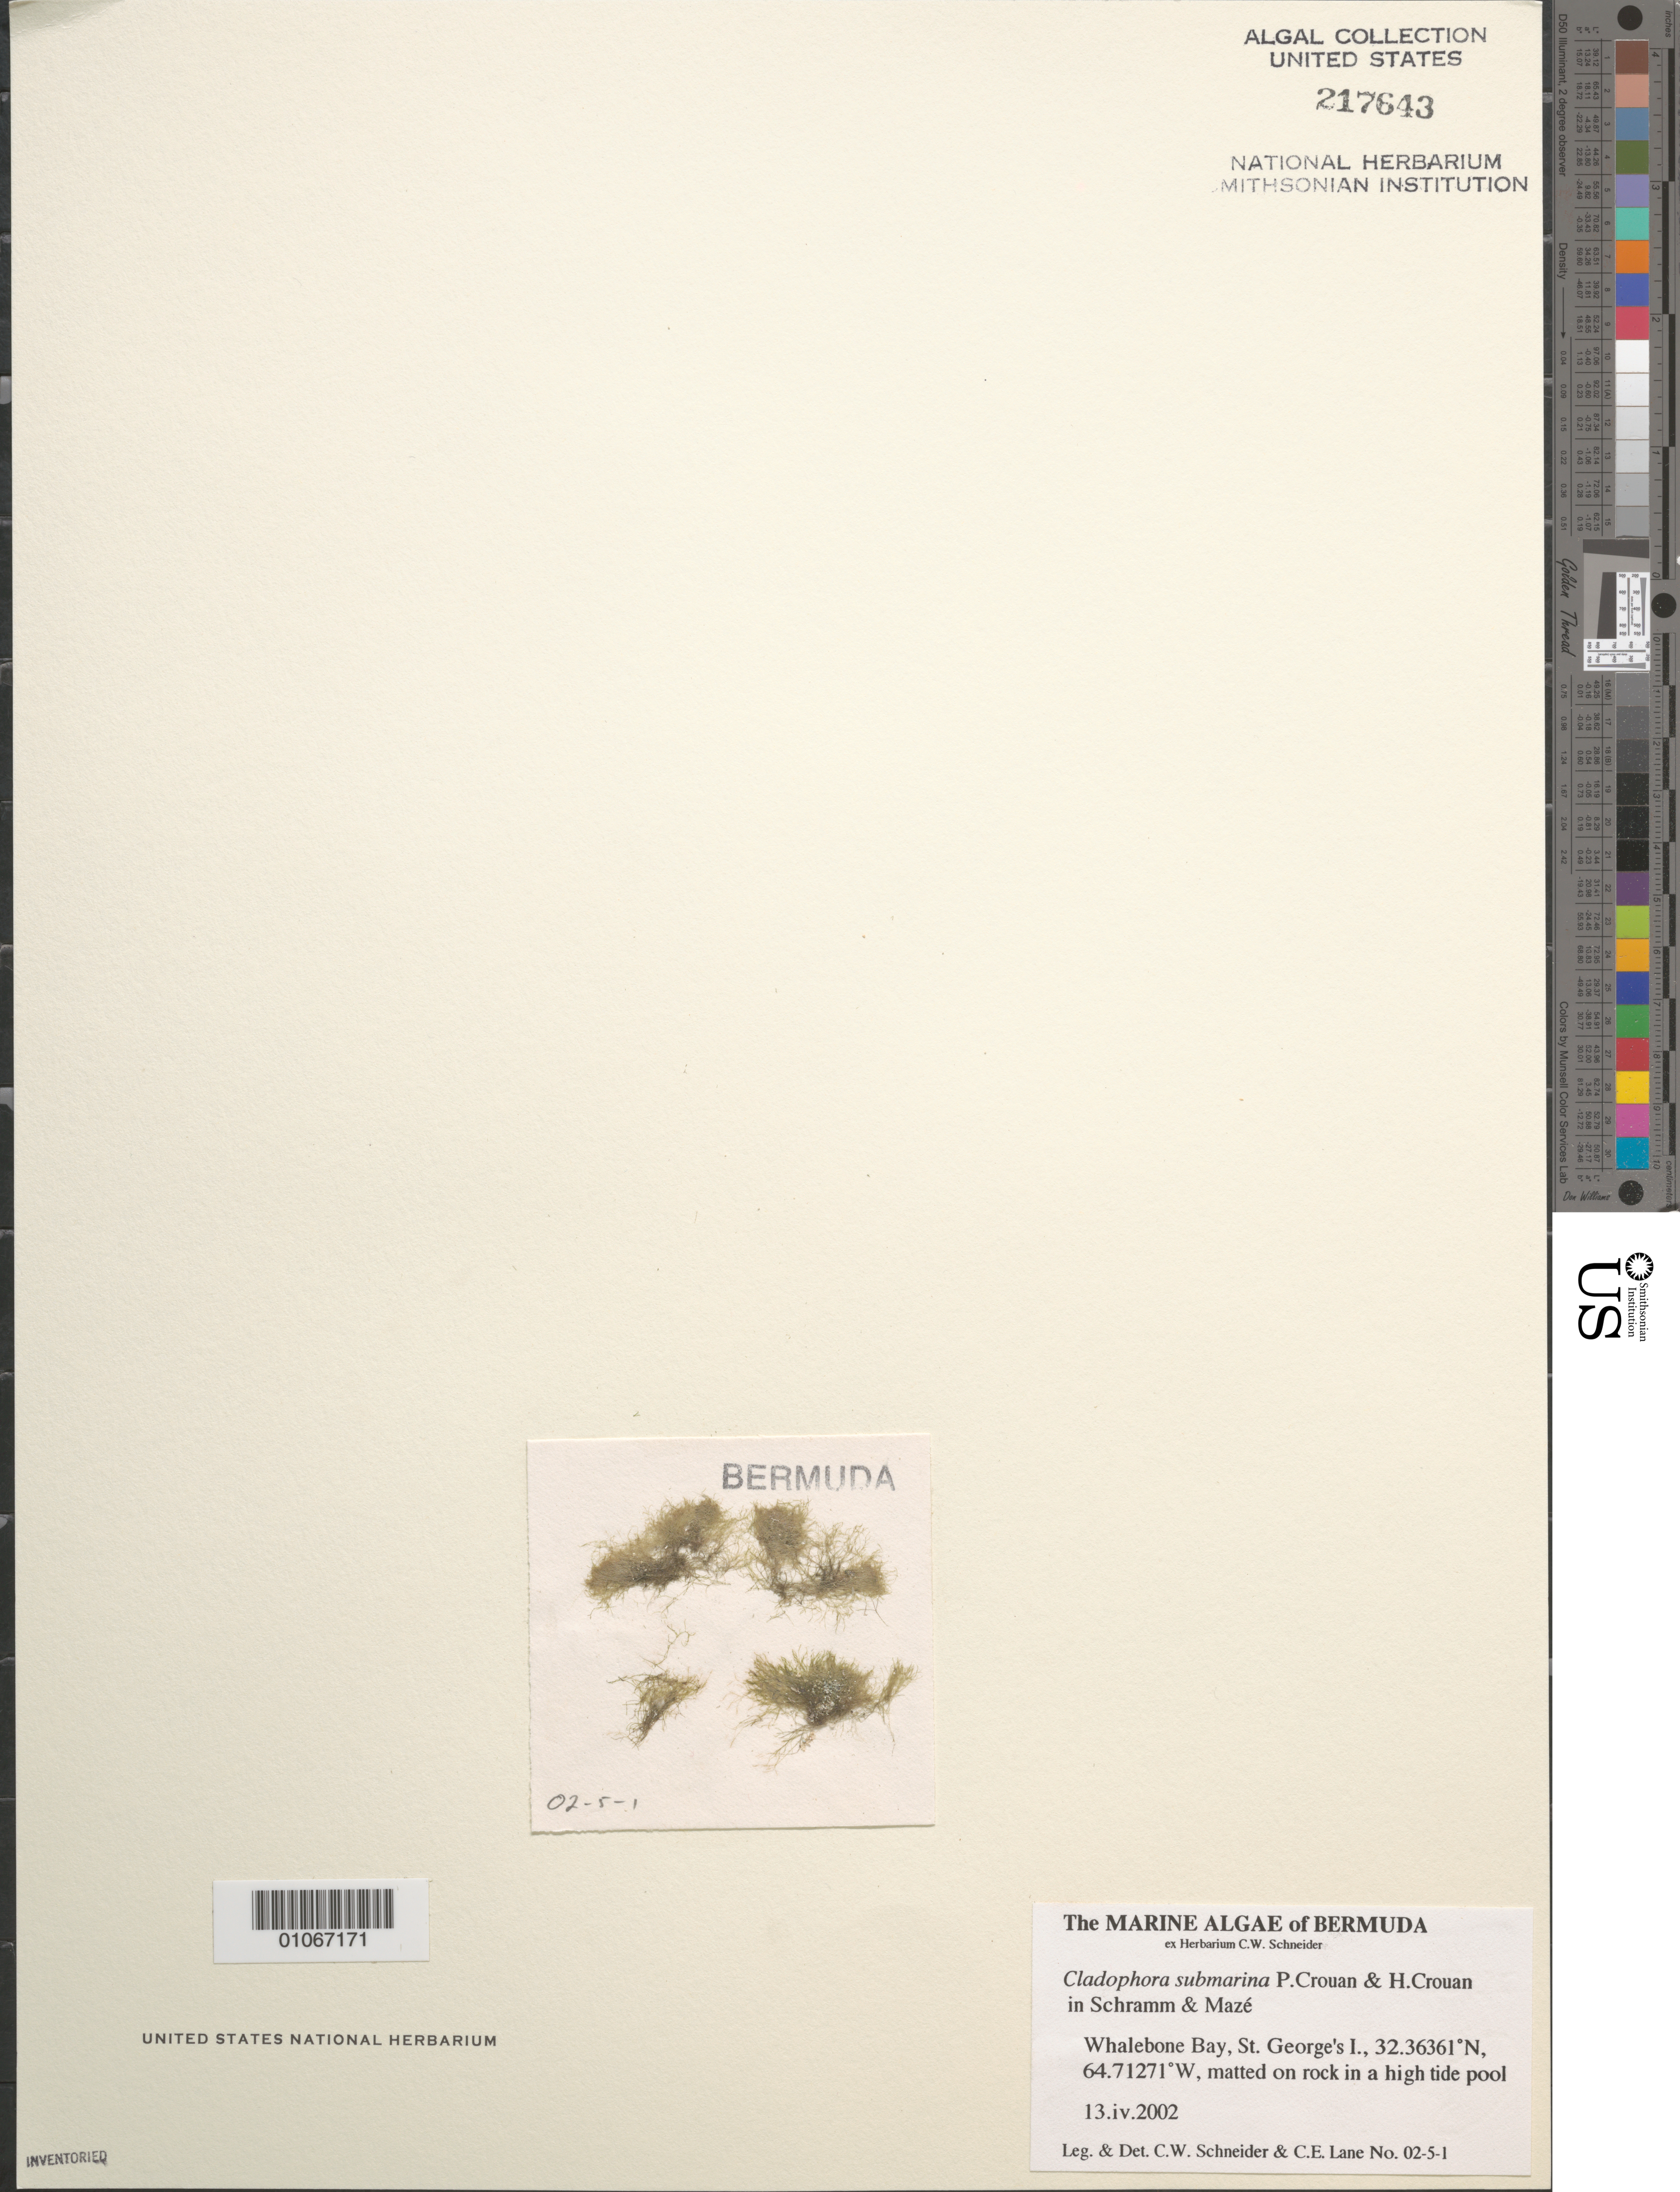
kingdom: Plantae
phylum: Chlorophyta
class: Ulvophyceae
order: Cladophorales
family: Cladophoraceae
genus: Cladophora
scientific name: Cladophora submarina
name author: P. Crouan & H. Crouan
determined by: Schneider, C. W.; Lane, C. E.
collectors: C. W. Schneider & C. E. Lane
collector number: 02-5-1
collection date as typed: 13 Apr 2002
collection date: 2002-04-13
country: Bermuda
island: St. George's Island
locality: Whalebone Bay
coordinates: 32.36361 N, 64.71271 W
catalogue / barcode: US 217643